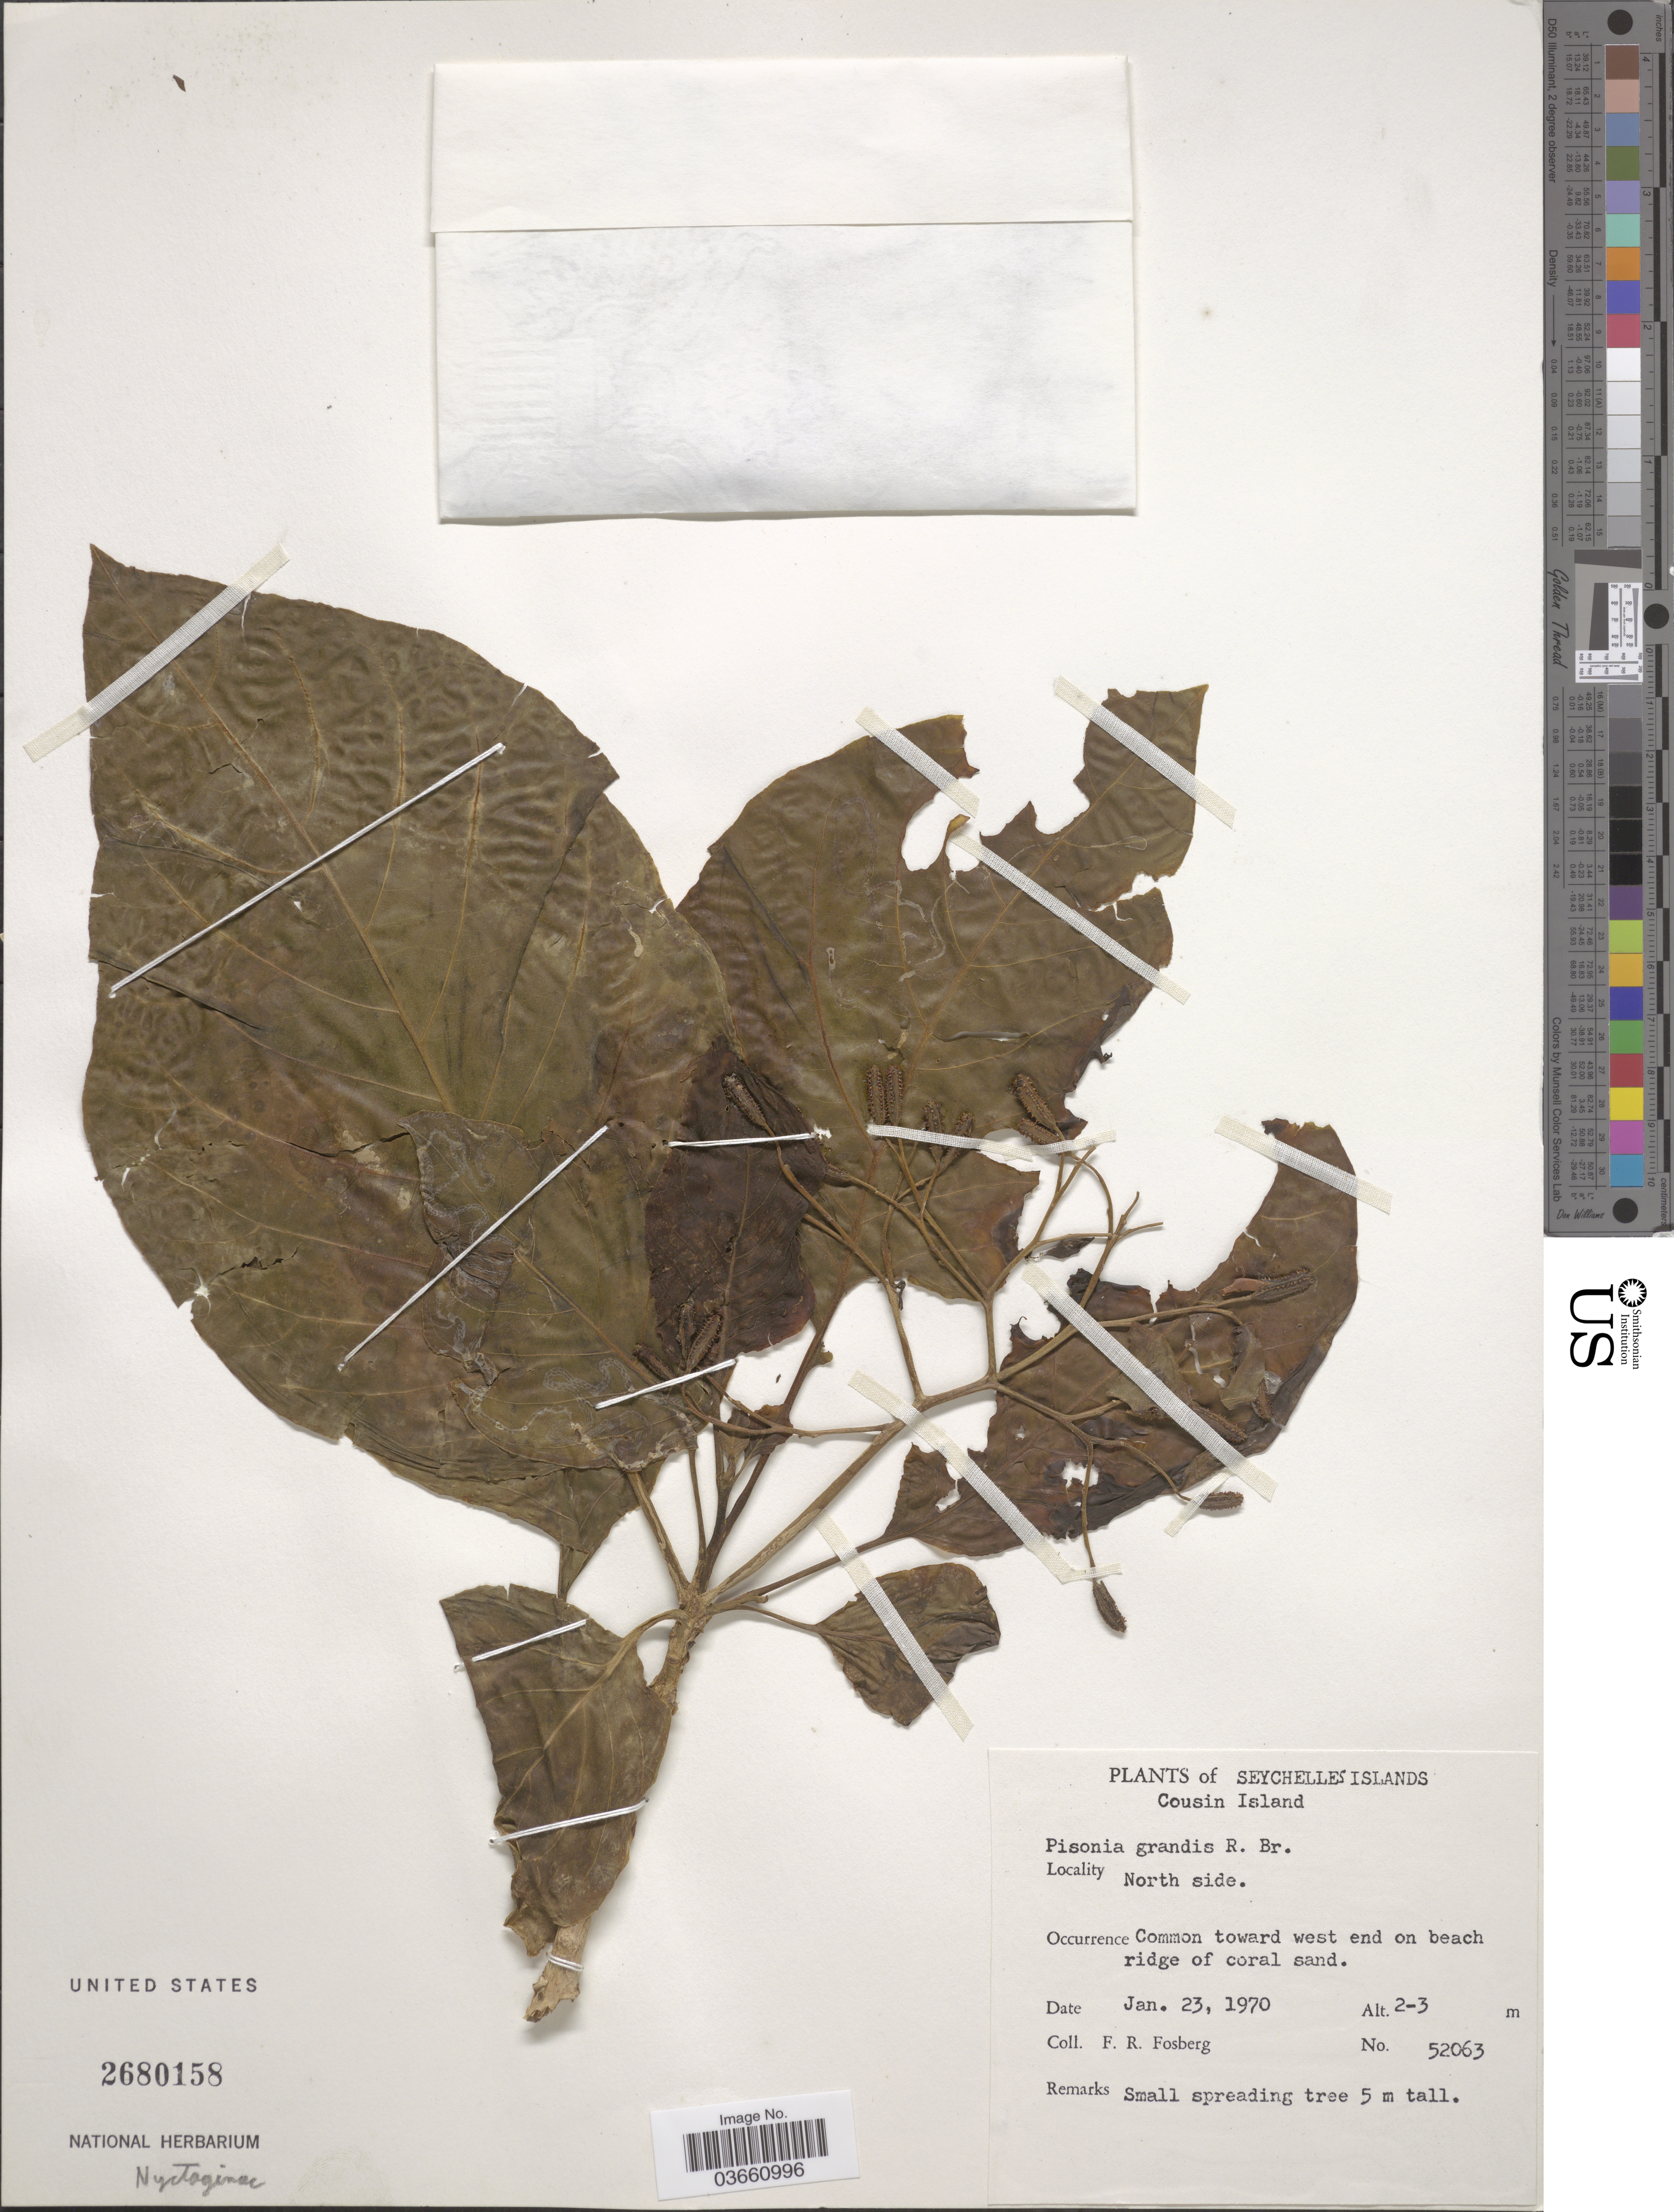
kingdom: Plantae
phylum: Tracheophyta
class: Magnoliopsida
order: Caryophyllales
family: Nyctaginaceae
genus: Pisonia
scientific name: Pisonia grandis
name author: R. Br.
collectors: F. R. Fosberg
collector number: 52063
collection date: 1970-01-23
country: Seychelles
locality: Seychelles Islands. Cousin Island. North side.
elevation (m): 2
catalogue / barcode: US 2680158